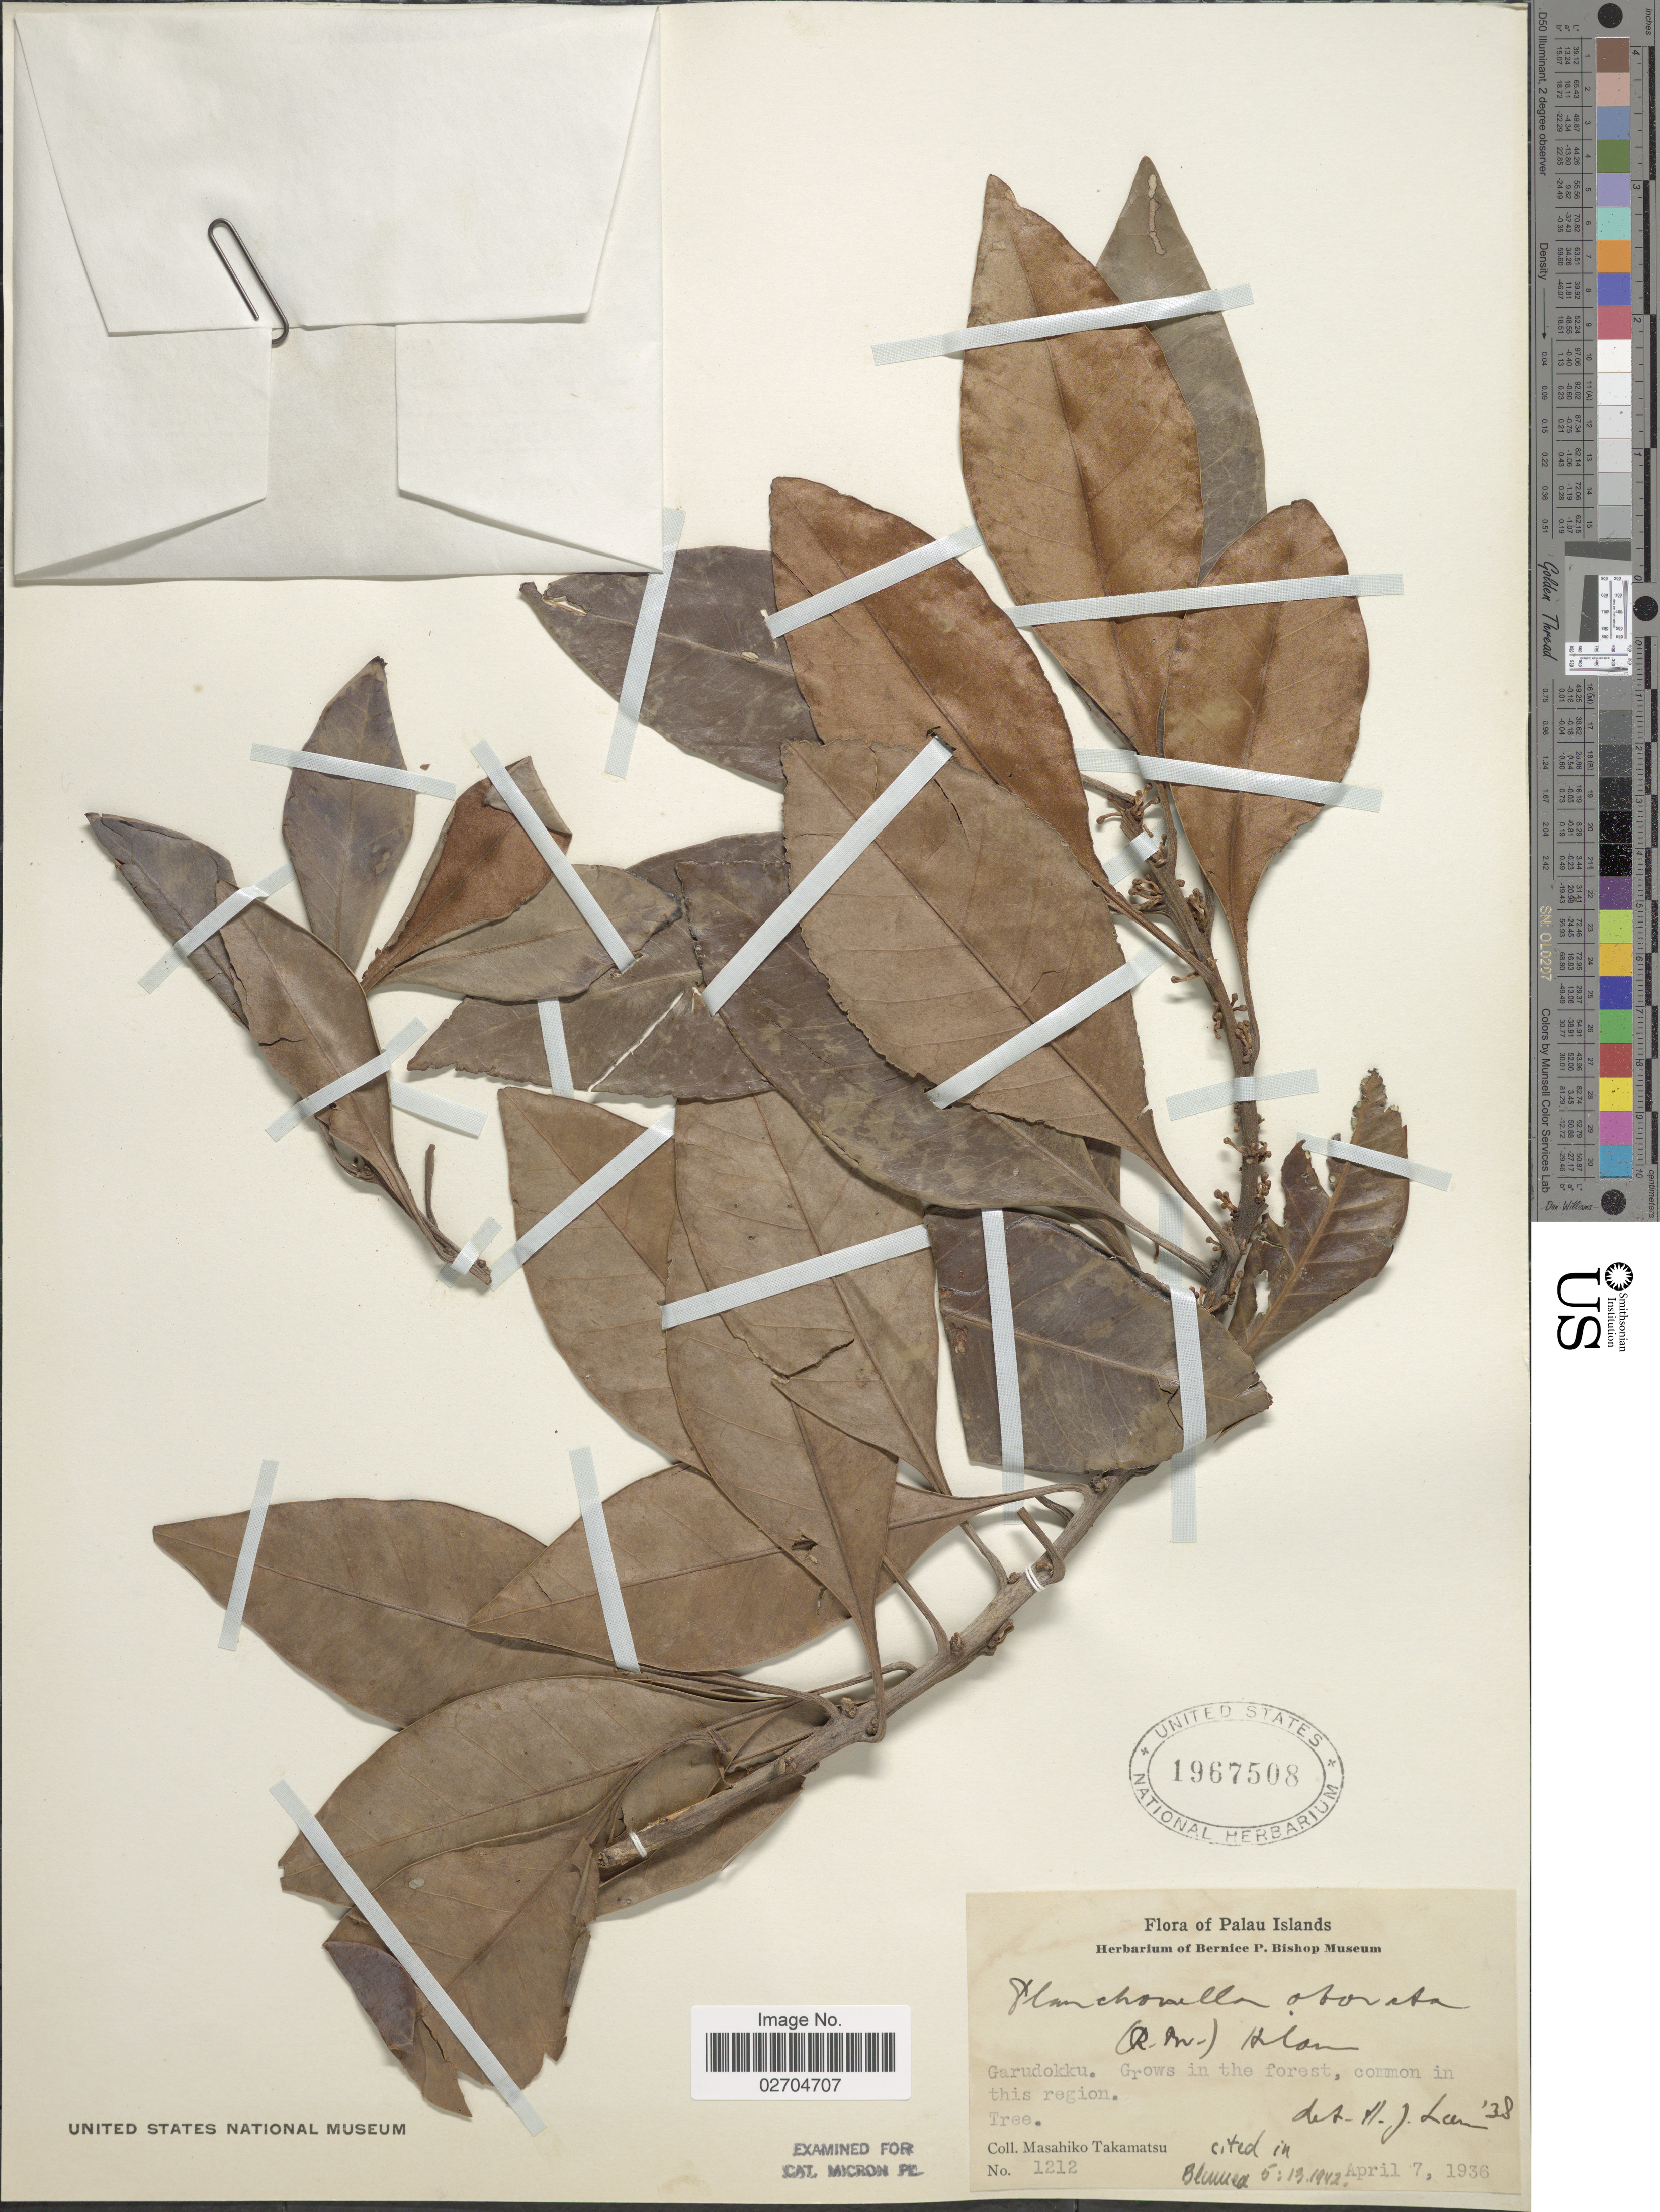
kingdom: Plantae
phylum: Tracheophyta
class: Magnoliopsida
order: Ericales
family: Sapotaceae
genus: Planchonella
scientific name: Planchonella obovata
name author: (R. Br.) Pierre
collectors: M. Takamatsu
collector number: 1212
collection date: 1936-04-07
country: Palau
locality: Palau Islands. Garudokku.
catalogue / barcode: US 1967508